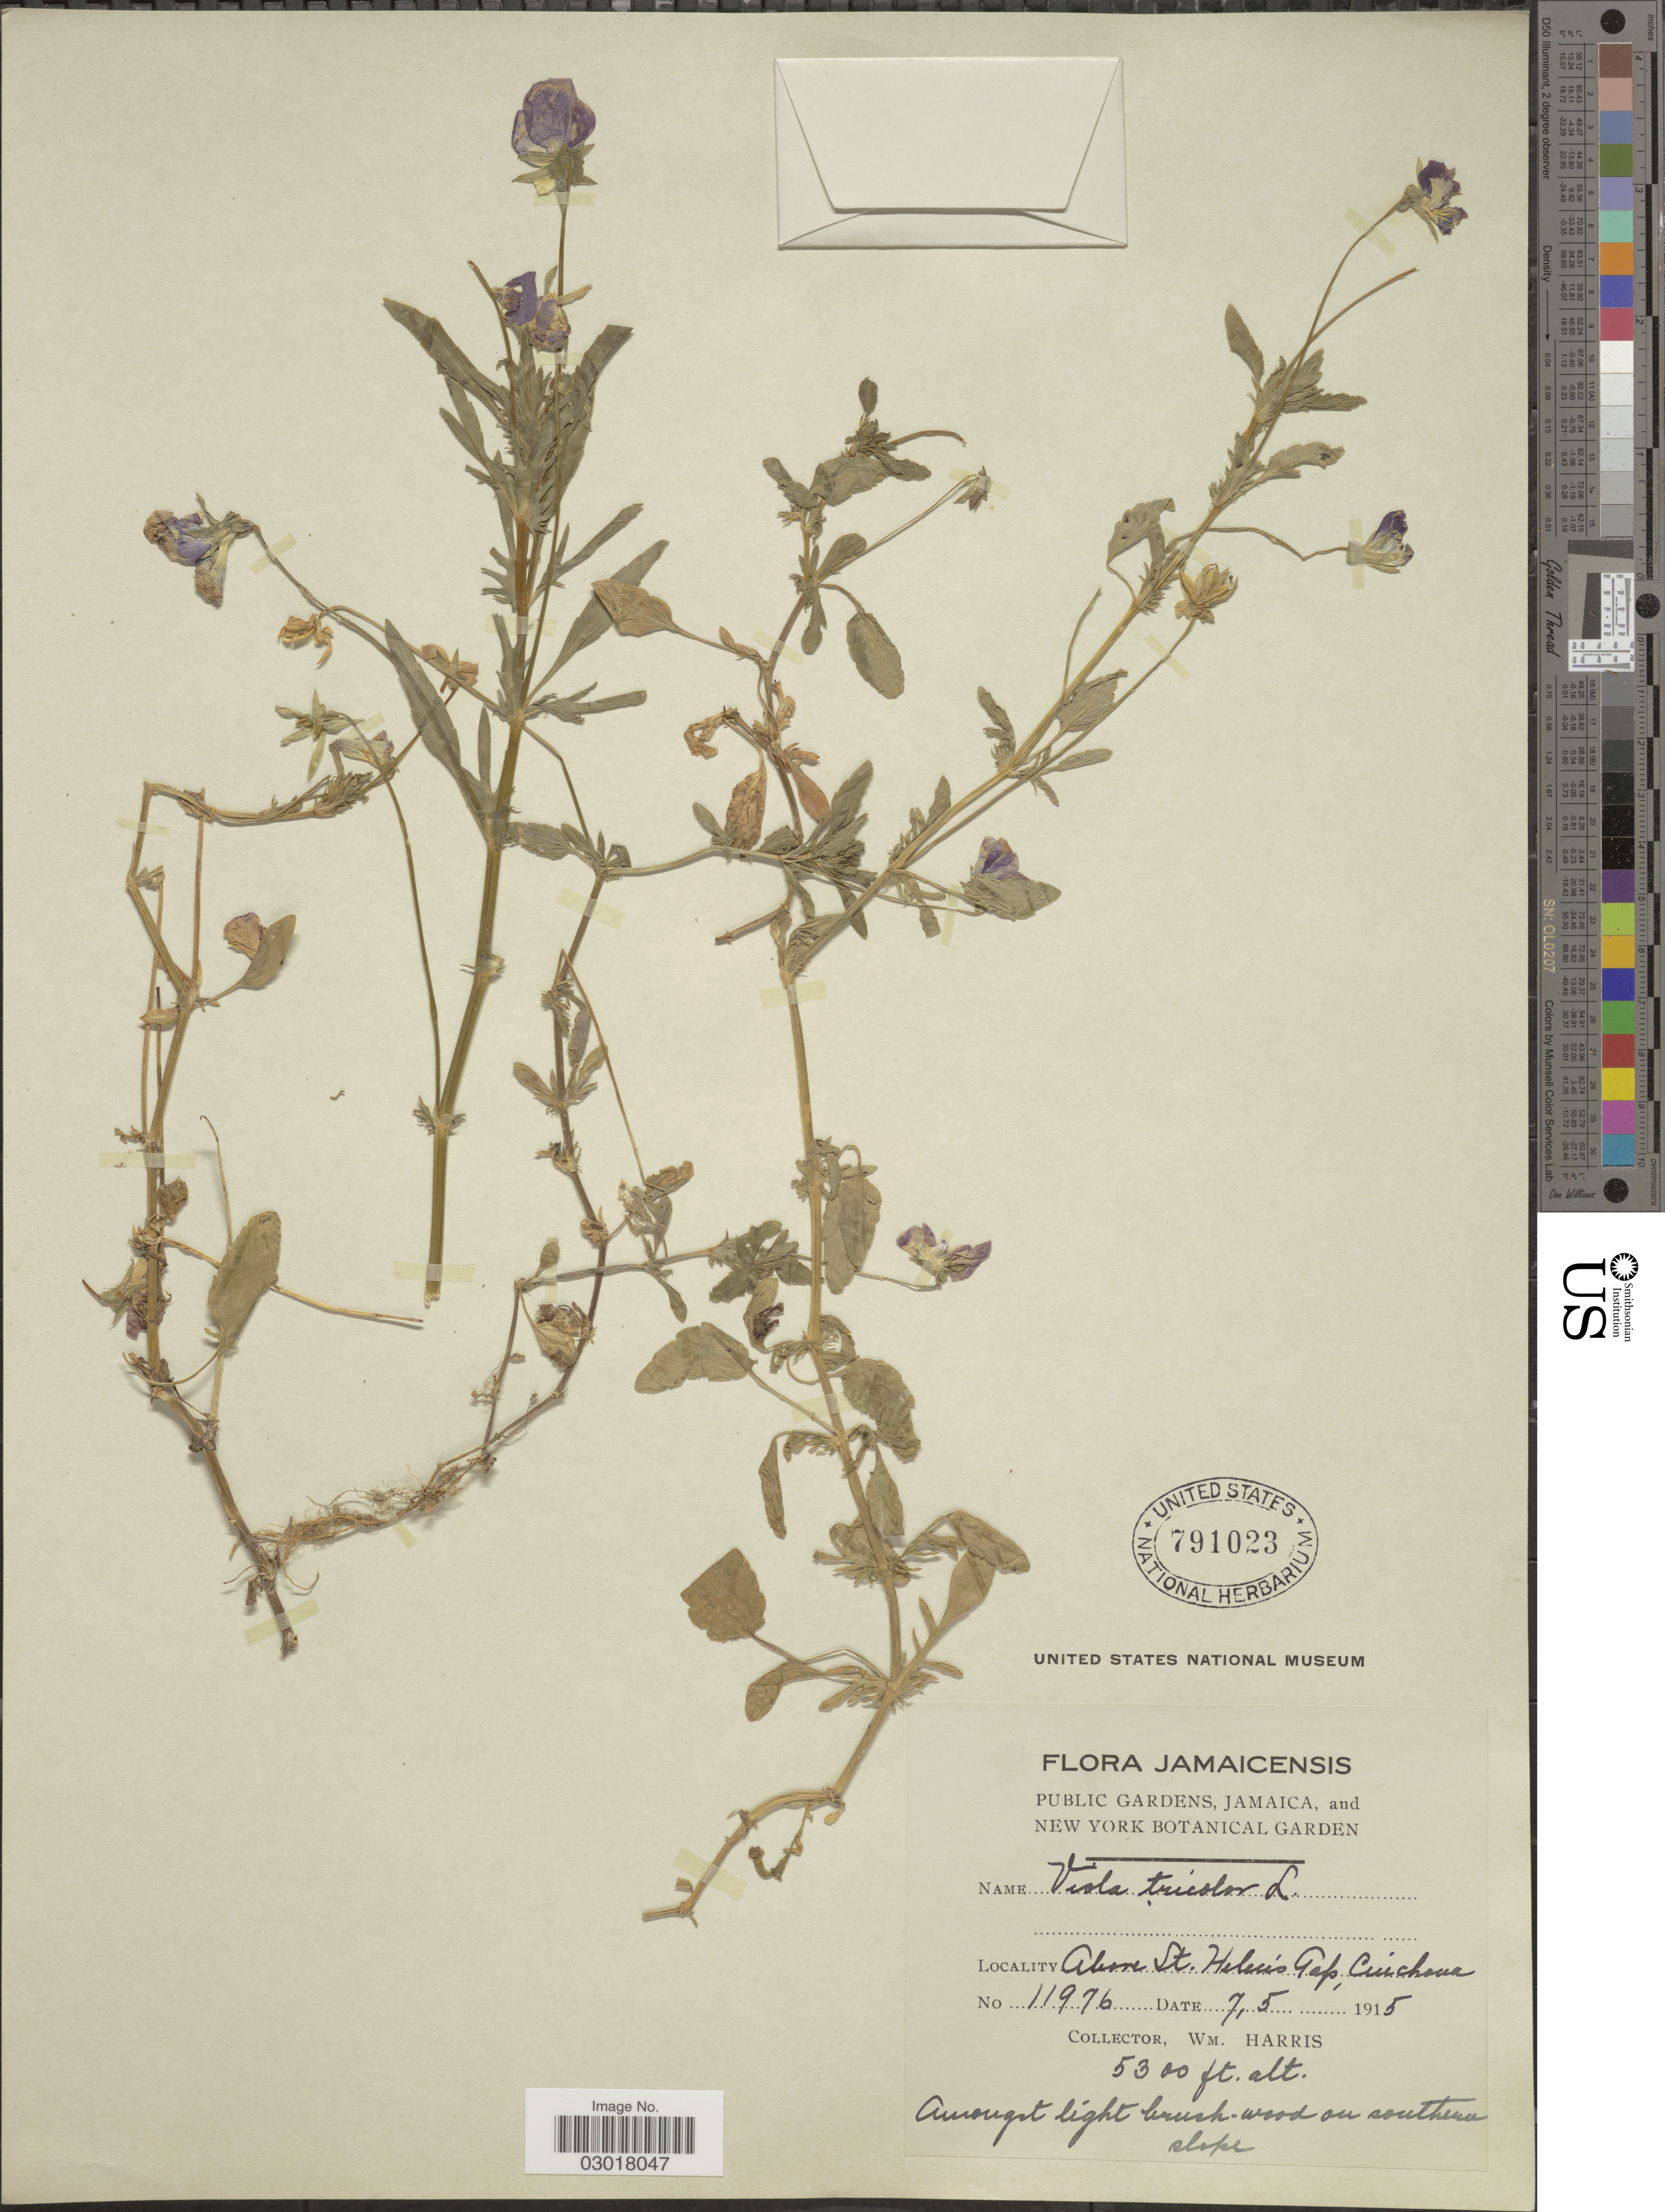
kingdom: Plantae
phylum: Tracheophyta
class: Magnoliopsida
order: Malpighiales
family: Violaceae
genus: Viola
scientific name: Viola tricolor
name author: L.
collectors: W. H. Harris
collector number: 11976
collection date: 1915-05-07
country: Jamaica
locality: Above St. Helen's Gap, Cinchona.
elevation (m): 1615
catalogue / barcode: US 791023